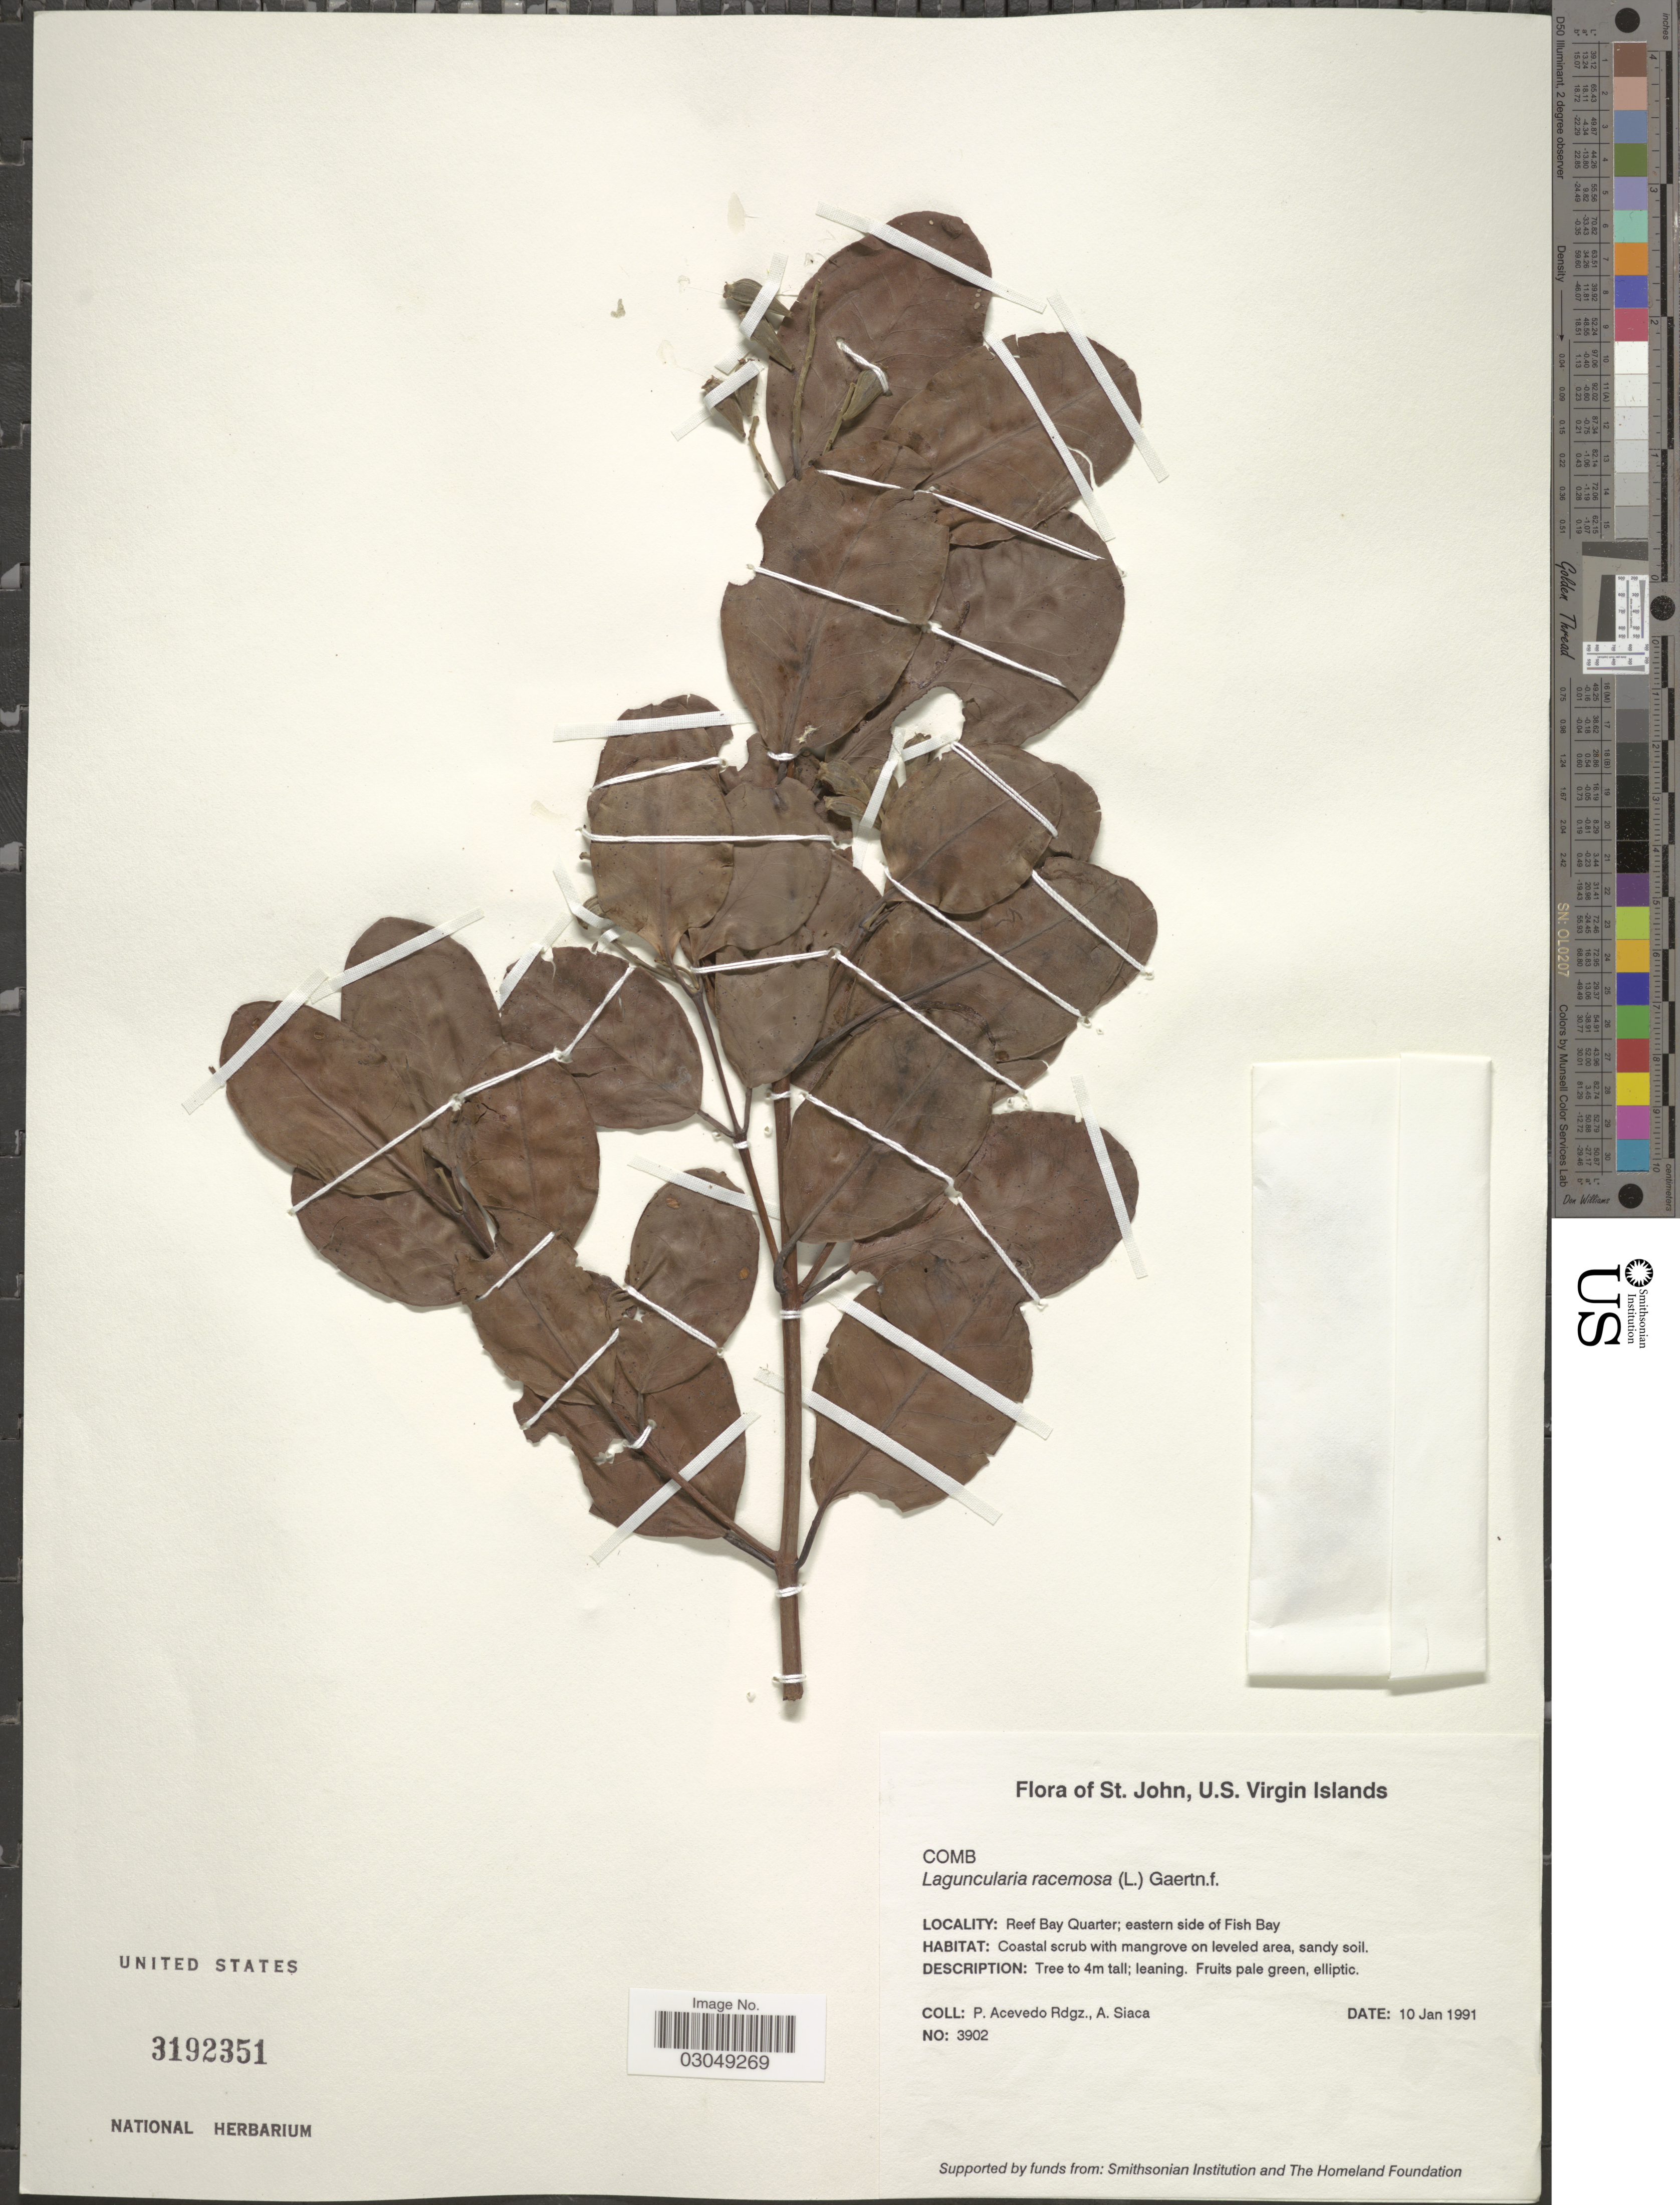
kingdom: Plantae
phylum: Tracheophyta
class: Magnoliopsida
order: Myrtales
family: Combretaceae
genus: Laguncularia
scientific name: Laguncularia racemosa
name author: (L.) C.F. Gaertn.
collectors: P. Acevedo-Rodr. & A. Siaca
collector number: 3902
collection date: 1991-01-10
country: U.S. Virgin Islands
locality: St. John. Reef Bay Quarter; eastern side of Fish Bay.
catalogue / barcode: US 3192351